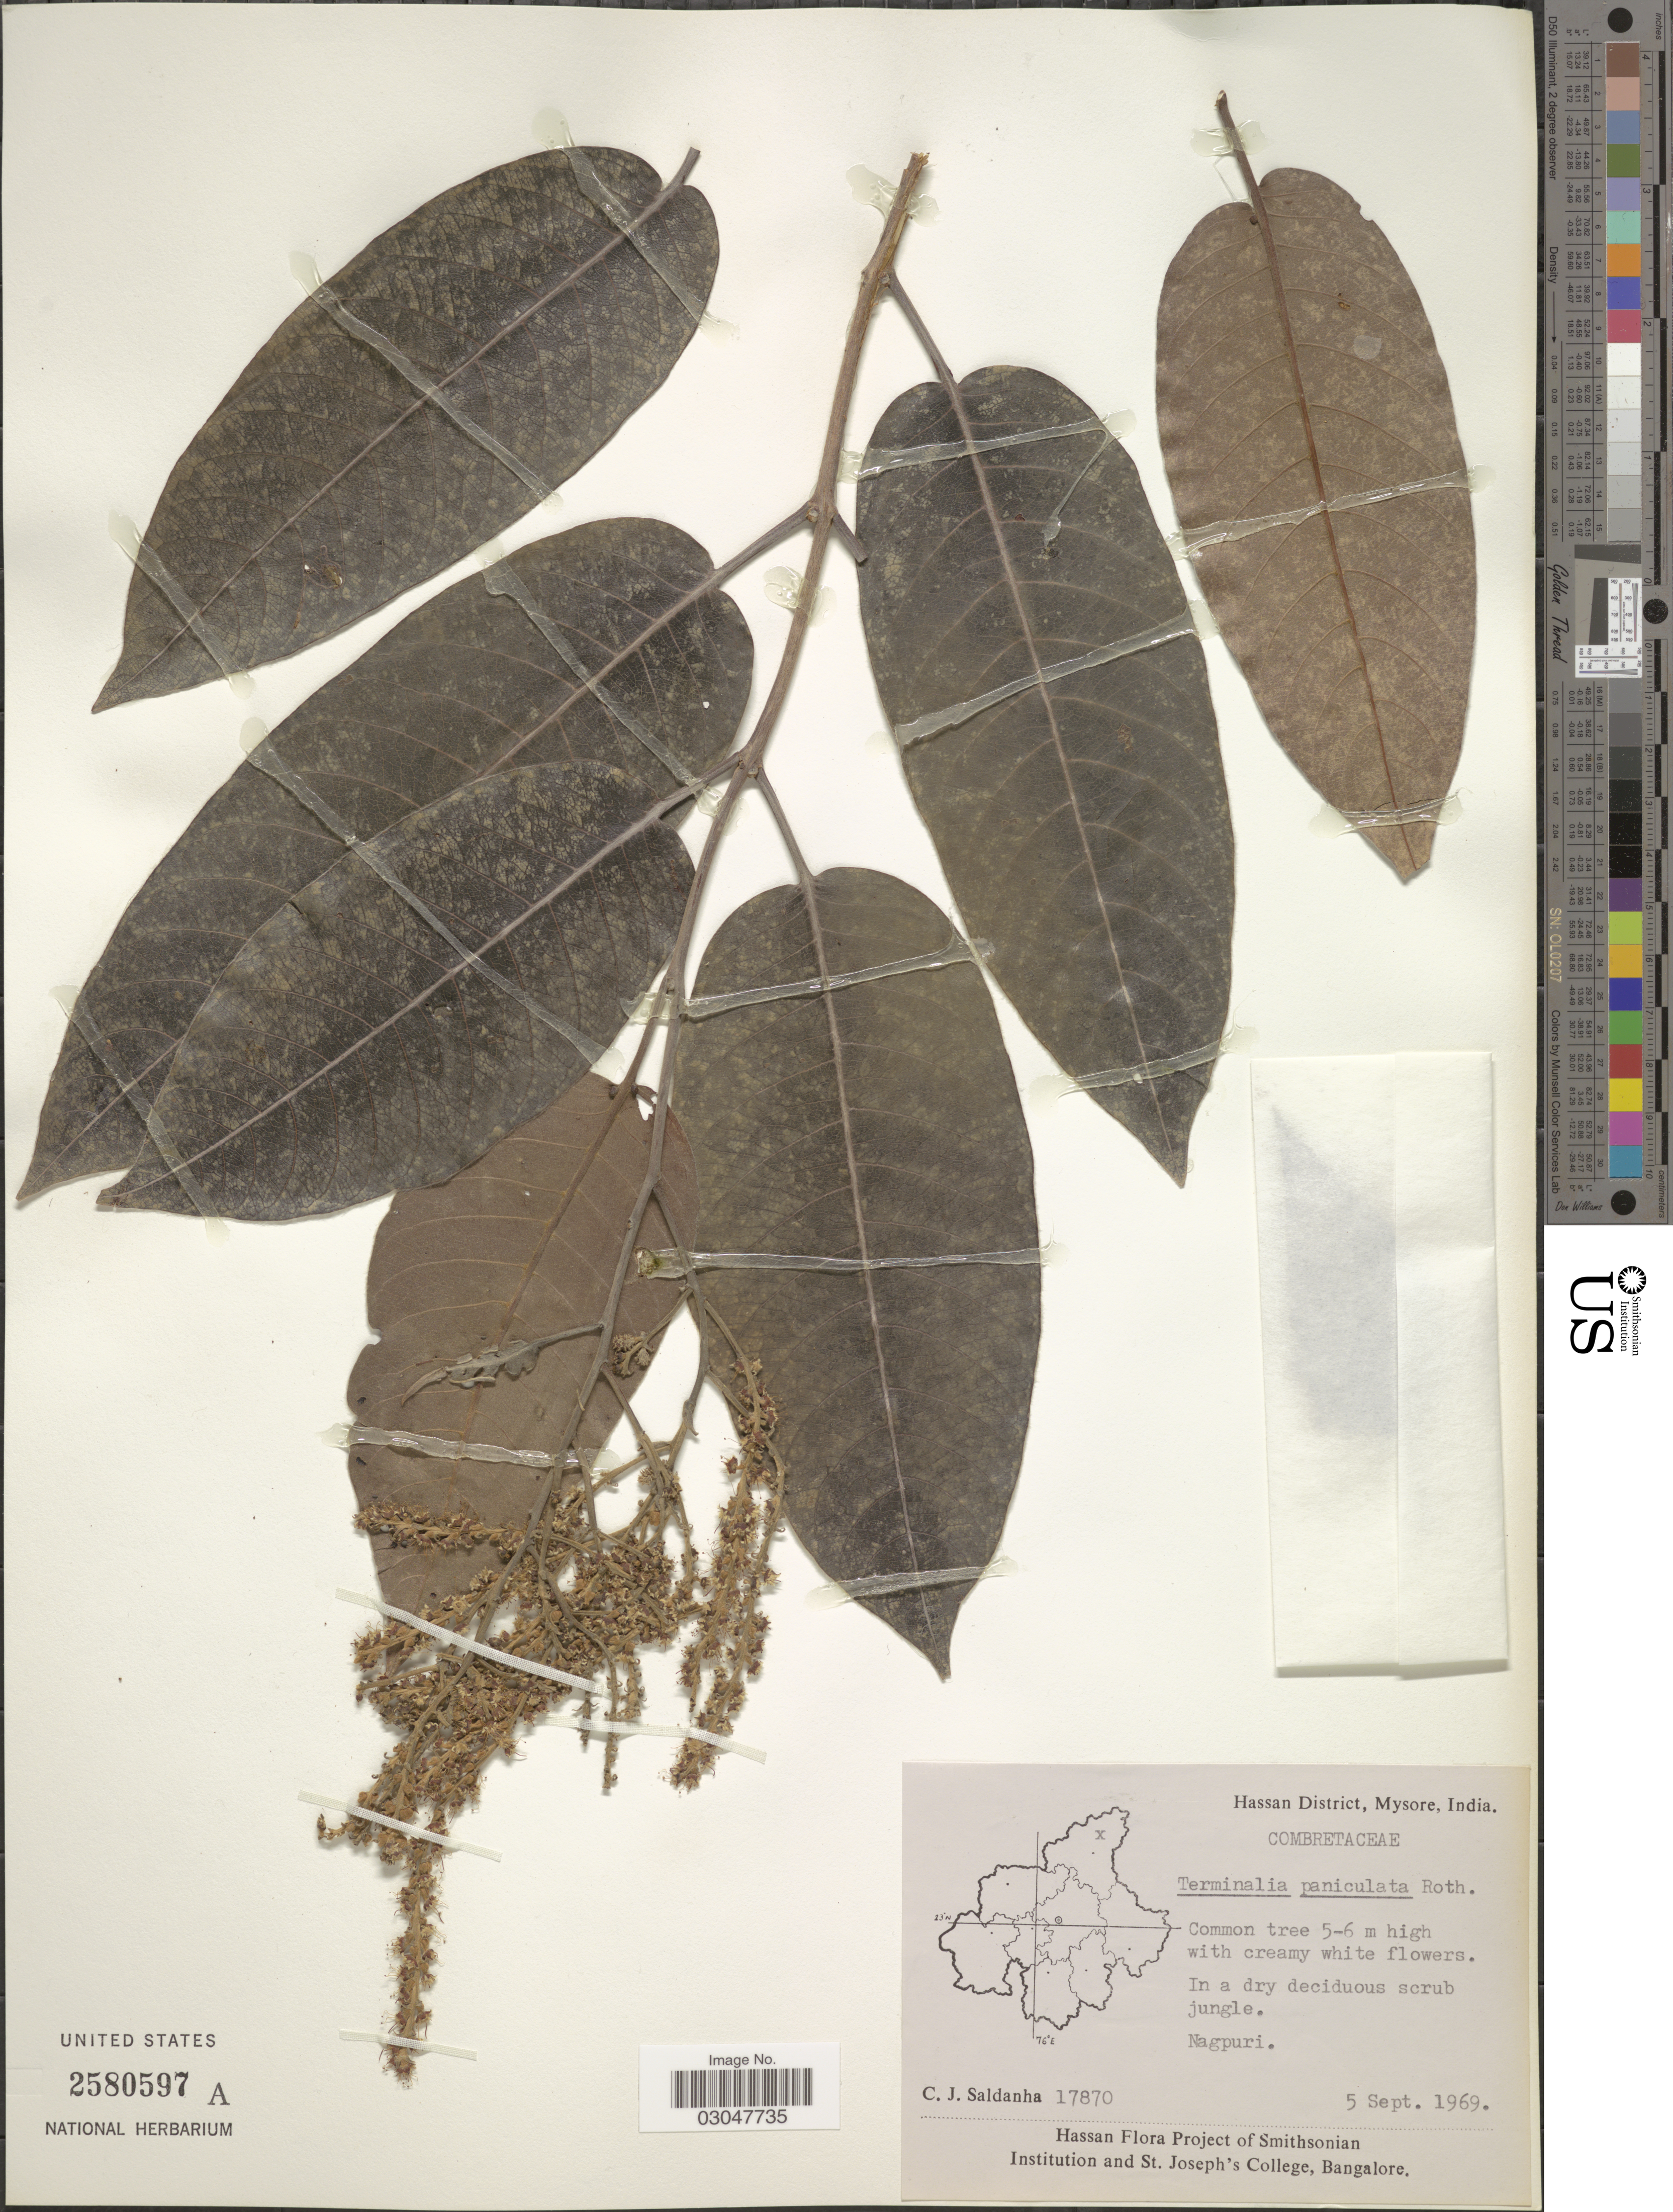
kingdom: Plantae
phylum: Tracheophyta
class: Magnoliopsida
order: Myrtales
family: Combretaceae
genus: Terminalia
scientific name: Terminalia paniculata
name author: Roth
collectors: C. J. Saldanha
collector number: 17870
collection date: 1969-09-05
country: India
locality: Hassan District, Mysore. Nagpuri.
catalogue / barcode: US 2580597A